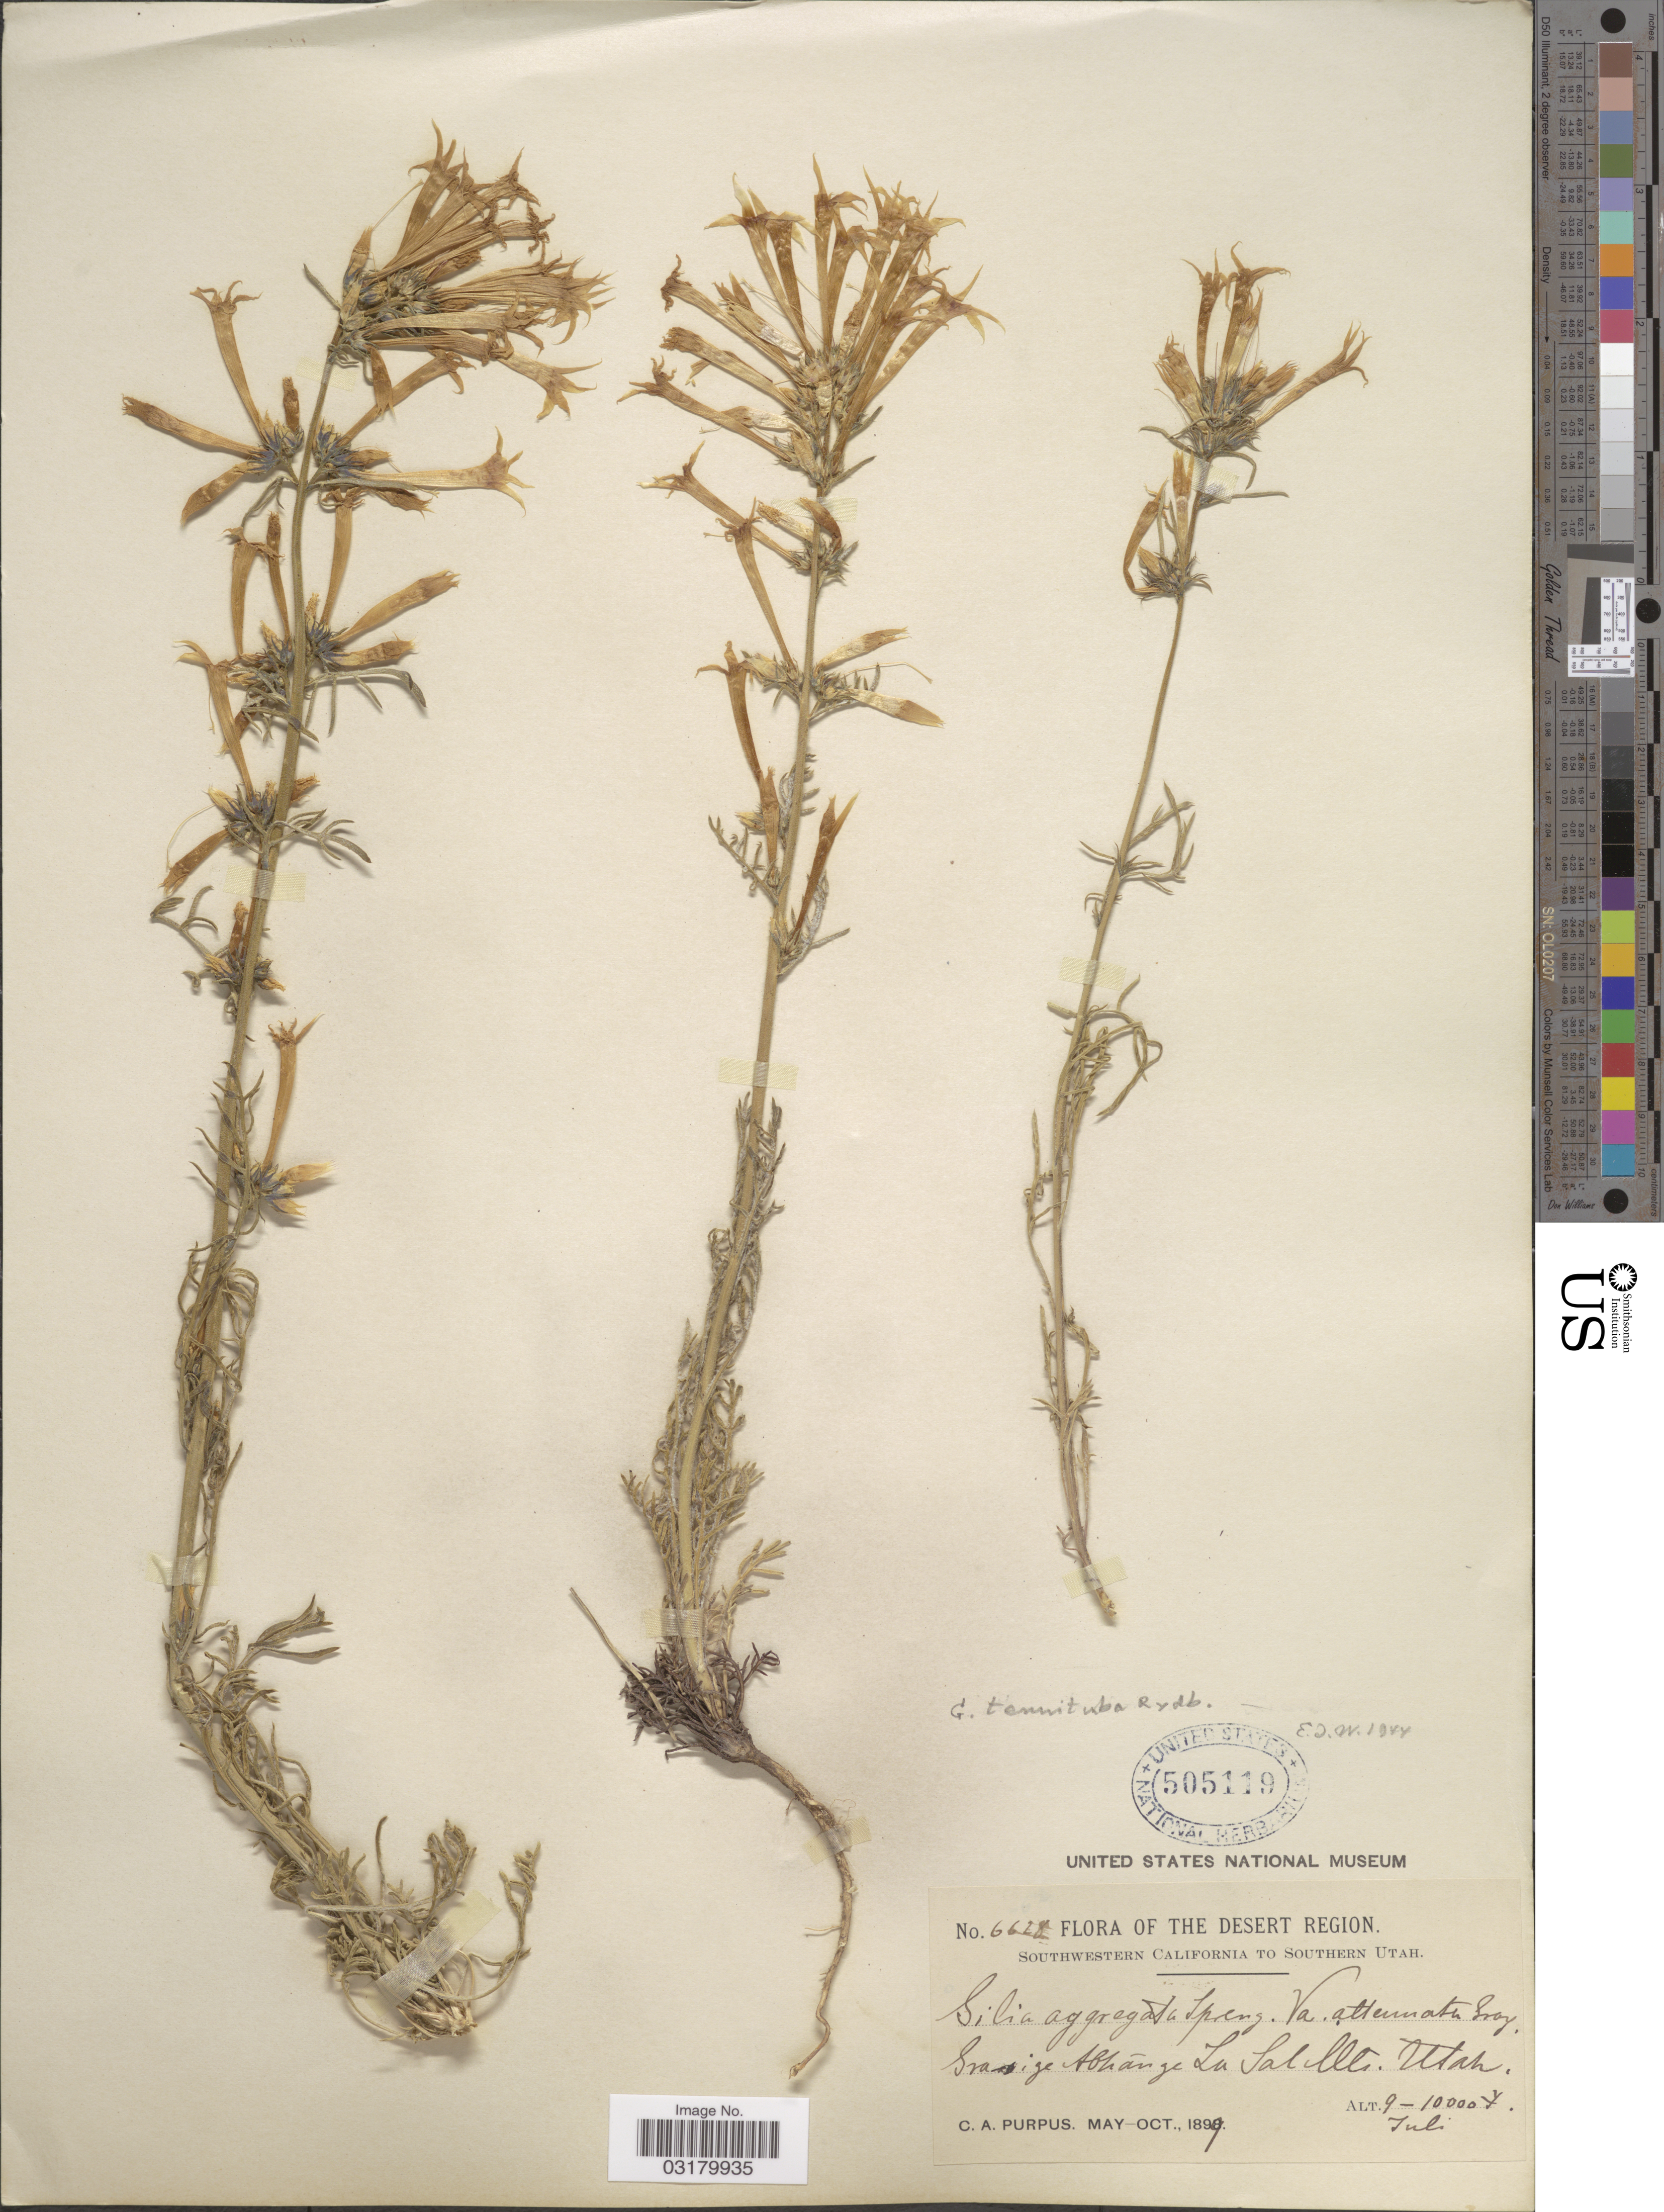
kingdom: Plantae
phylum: Tracheophyta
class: Magnoliopsida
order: Ericales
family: Polemoniaceae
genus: Ipomopsis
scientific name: Ipomopsis tenuituba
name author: (Rydb.) V.E. Grant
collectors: C. A. Purpus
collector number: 6628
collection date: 1899-07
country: United States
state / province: Utah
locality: Desert Region. Southern Utah. Grassige Abhãnge La Sal Mts.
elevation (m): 2743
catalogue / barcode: US 505119